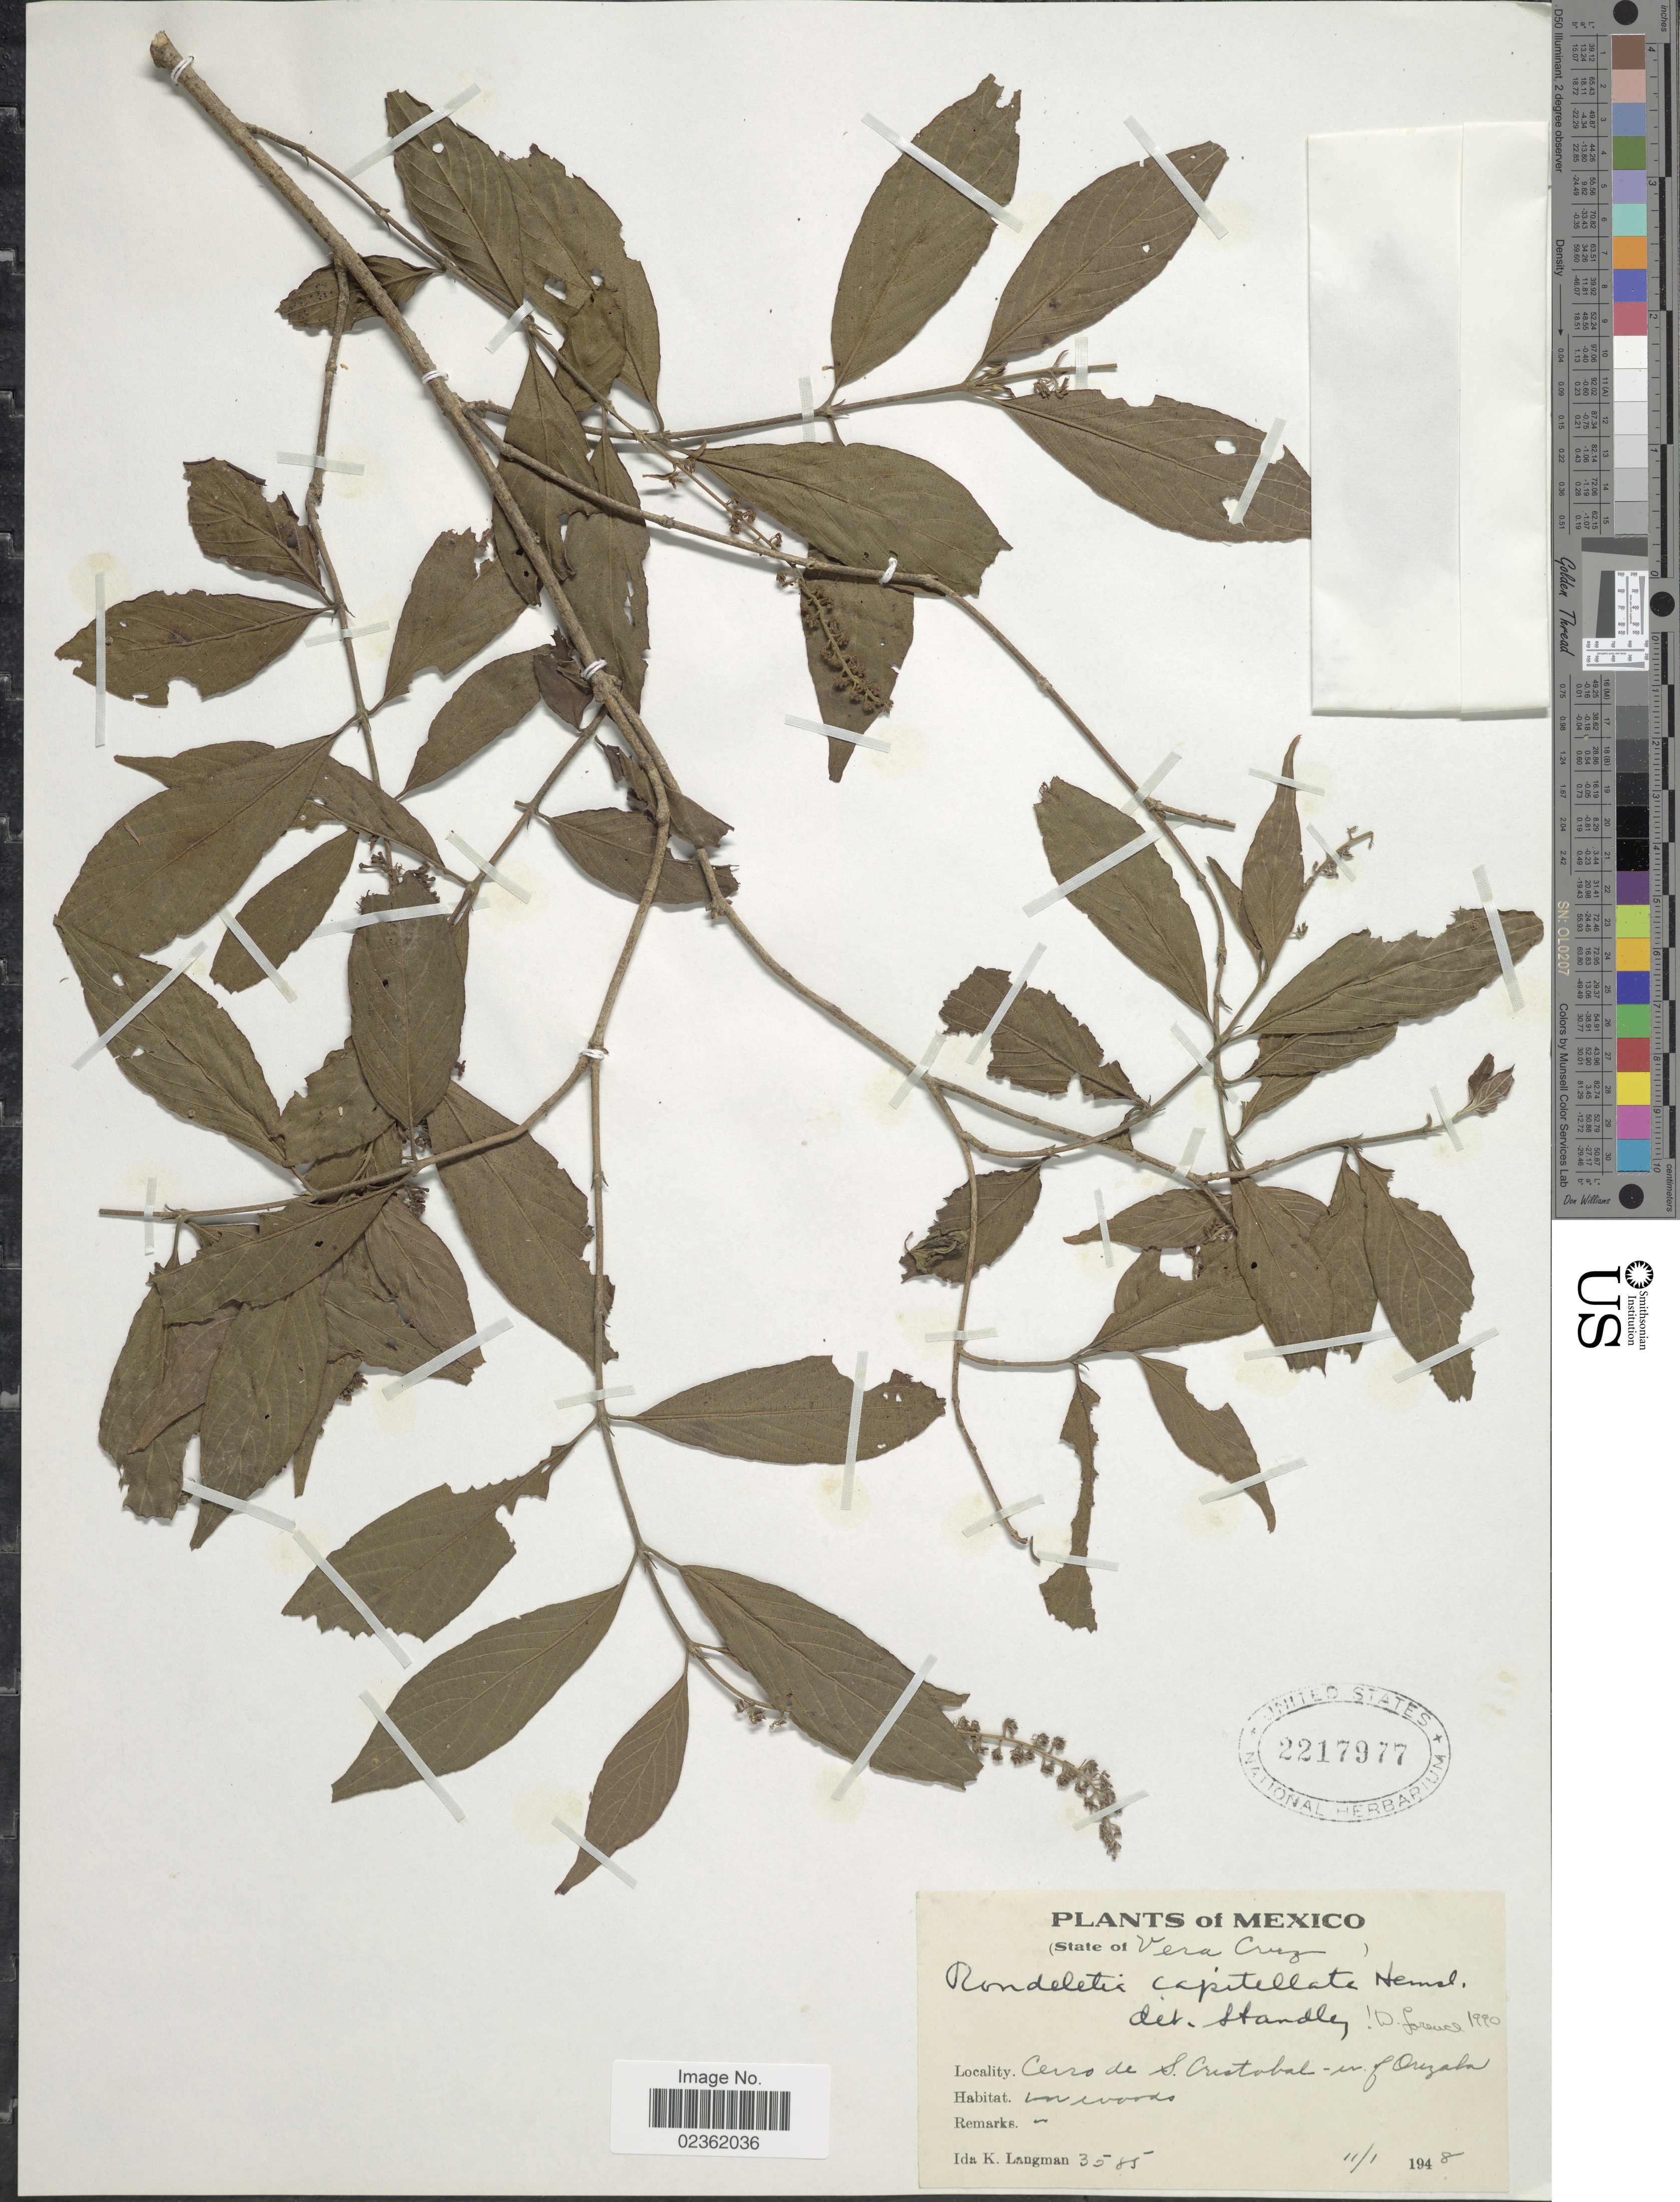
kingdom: Plantae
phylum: Tracheophyta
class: Magnoliopsida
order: Gentianales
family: Rubiaceae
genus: Rondeletia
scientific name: Rondeletia capitellata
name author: Hemsl.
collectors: I. K. Langman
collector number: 3585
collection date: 1948-01-11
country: Mexico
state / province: Veracruz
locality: Cerro de S. Cristobal-in f Orizaba, in woods.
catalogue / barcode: US 2217977